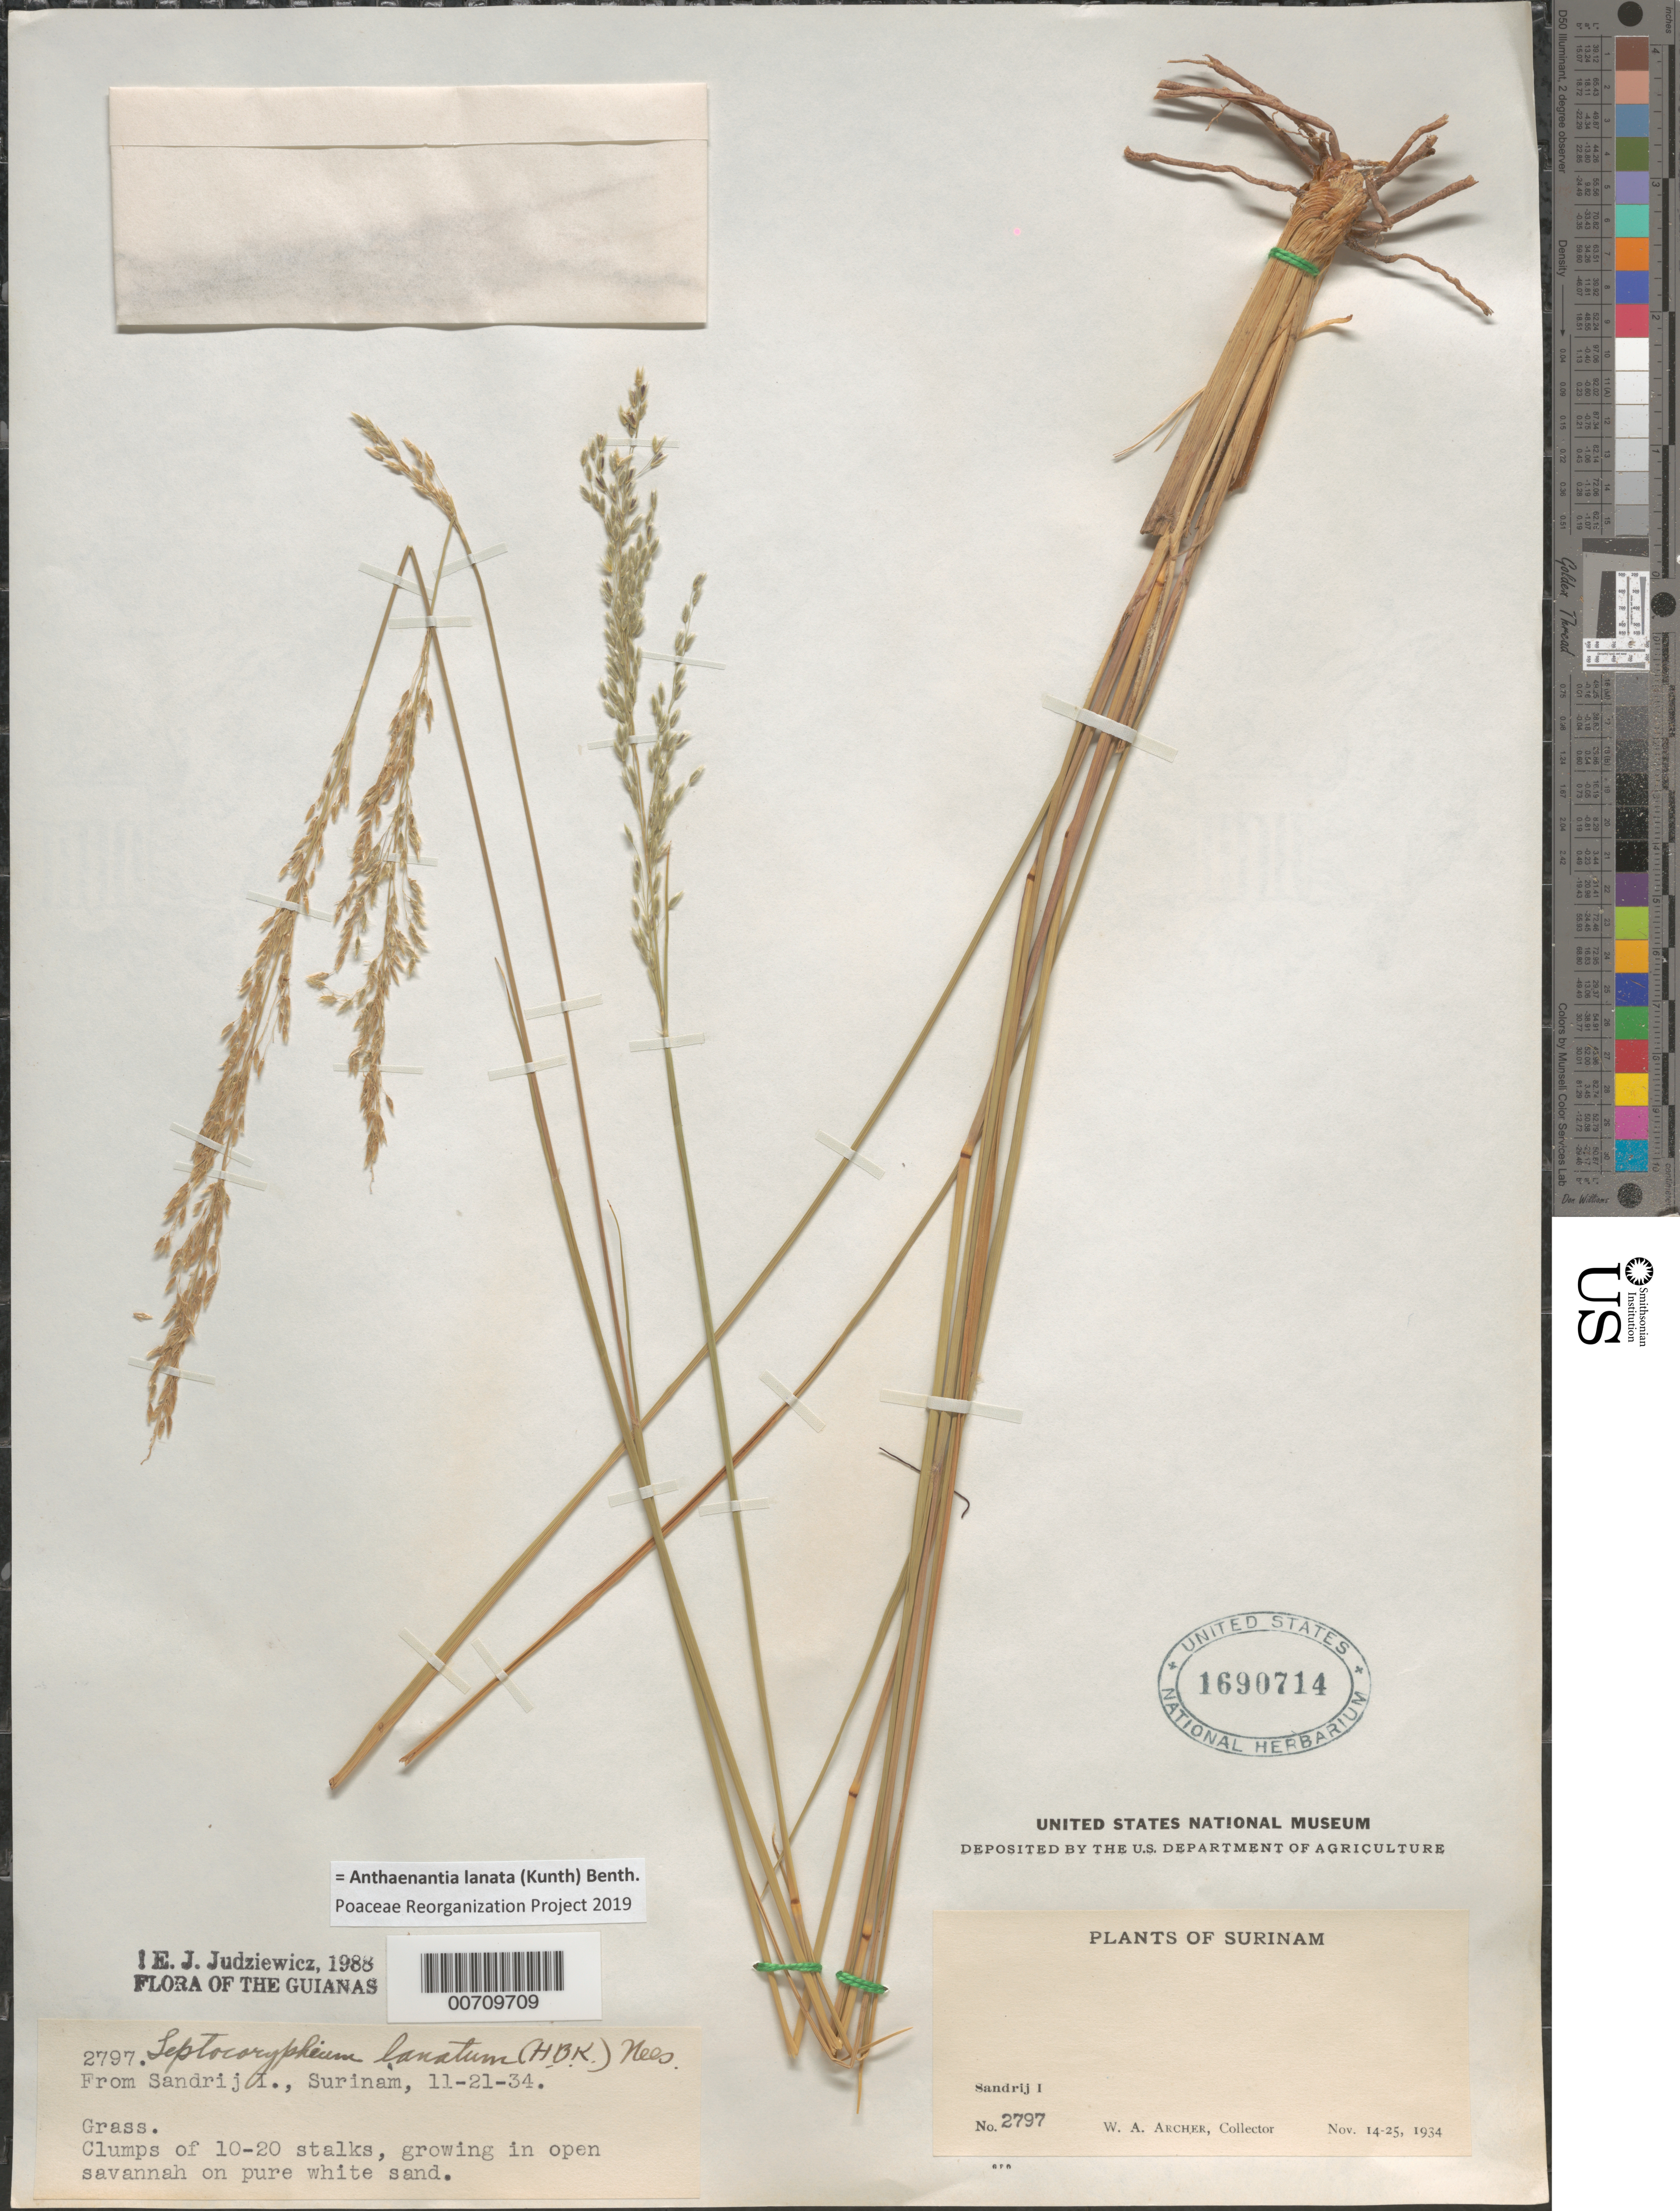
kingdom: Plantae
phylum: Tracheophyta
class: Liliopsida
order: Poales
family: Poaceae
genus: Leptocoryphium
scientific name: Leptocoryphium lanatum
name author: (Kunth) Nees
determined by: Judziewicz, E. J.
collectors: W. A. Archer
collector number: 2797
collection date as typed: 14-Nov-34 to 25-Nov-34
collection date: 1934-11-14/1934-11-25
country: Suriname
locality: Zanderij I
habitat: Open savanna on pure white sand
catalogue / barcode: US 1690714